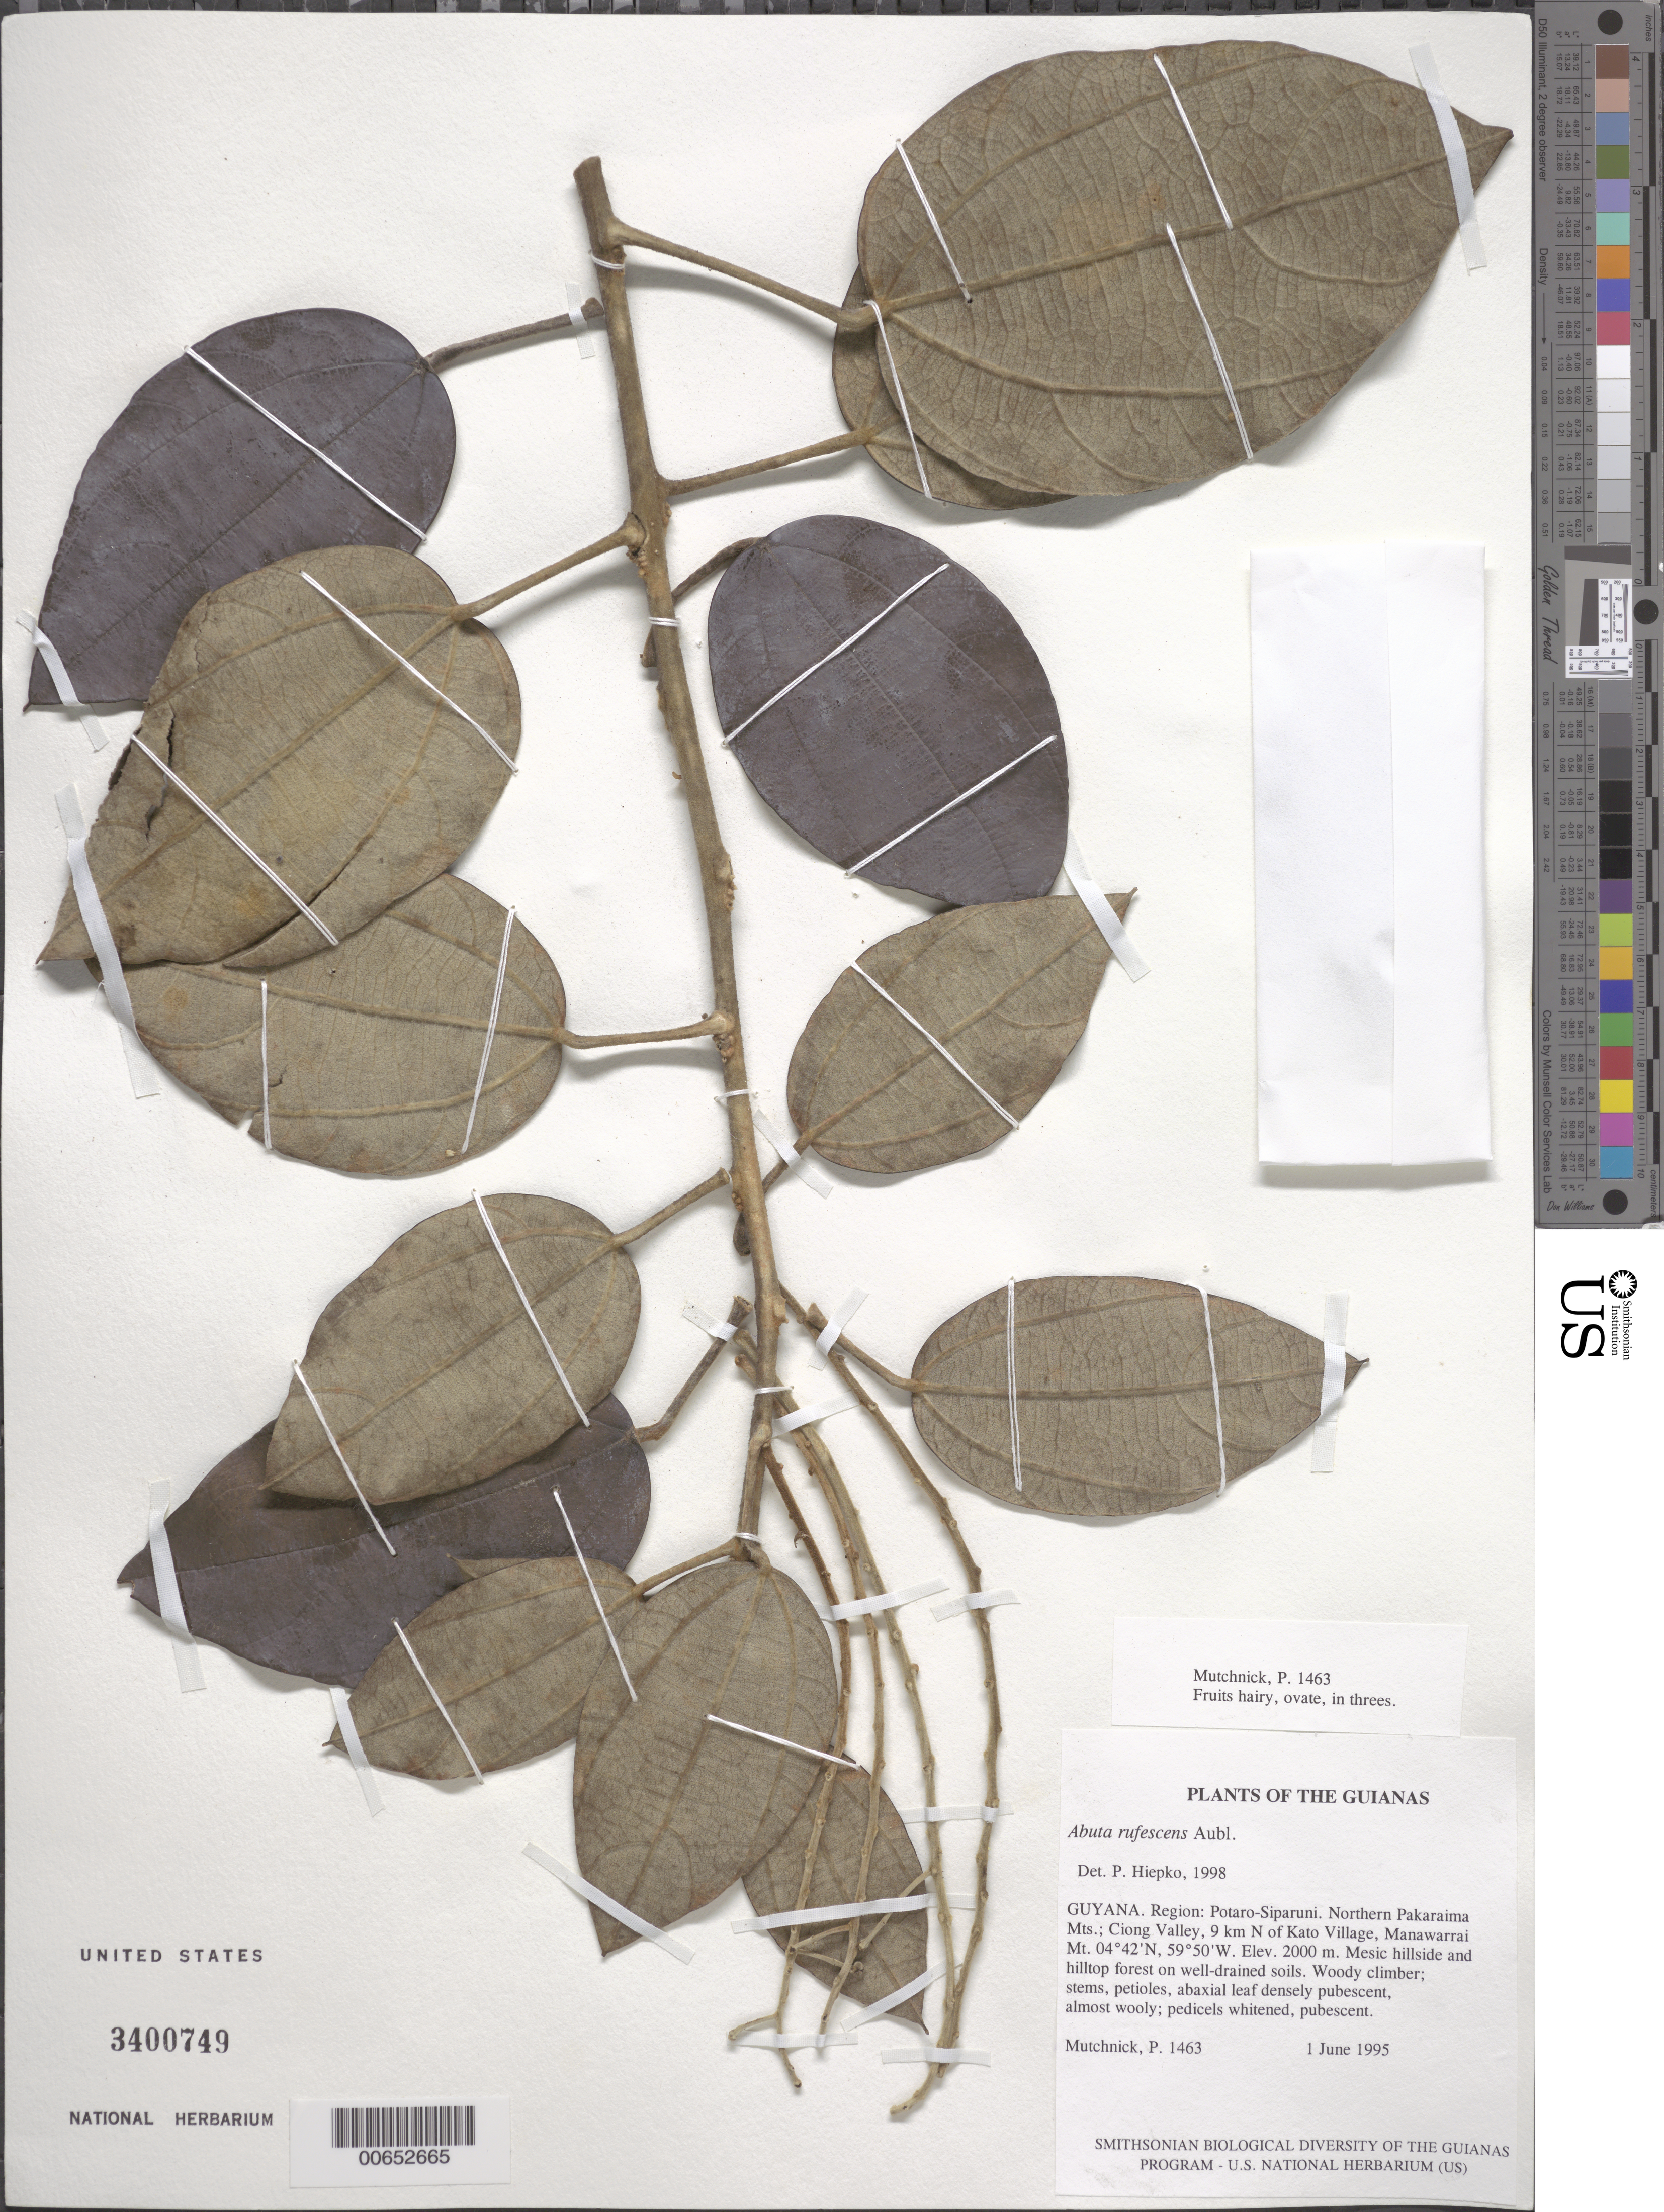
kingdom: Plantae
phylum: Tracheophyta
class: Magnoliopsida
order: Ranunculales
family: Menispermaceae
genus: Abuta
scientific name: Abuta rufescens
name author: Aubl.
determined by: Hiepko, P. H.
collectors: P. Mutchnick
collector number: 1463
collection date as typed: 1 June 1995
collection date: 1995-06-01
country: Guyana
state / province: Potaro-Siparuni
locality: Northern Pakaraima Mts.; Ciong Valley, 9 km N of Kato Village, Manawarrai Mt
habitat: Mesic hillside and hilltop forest on well-drained soils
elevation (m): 2000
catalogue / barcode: US 3400749